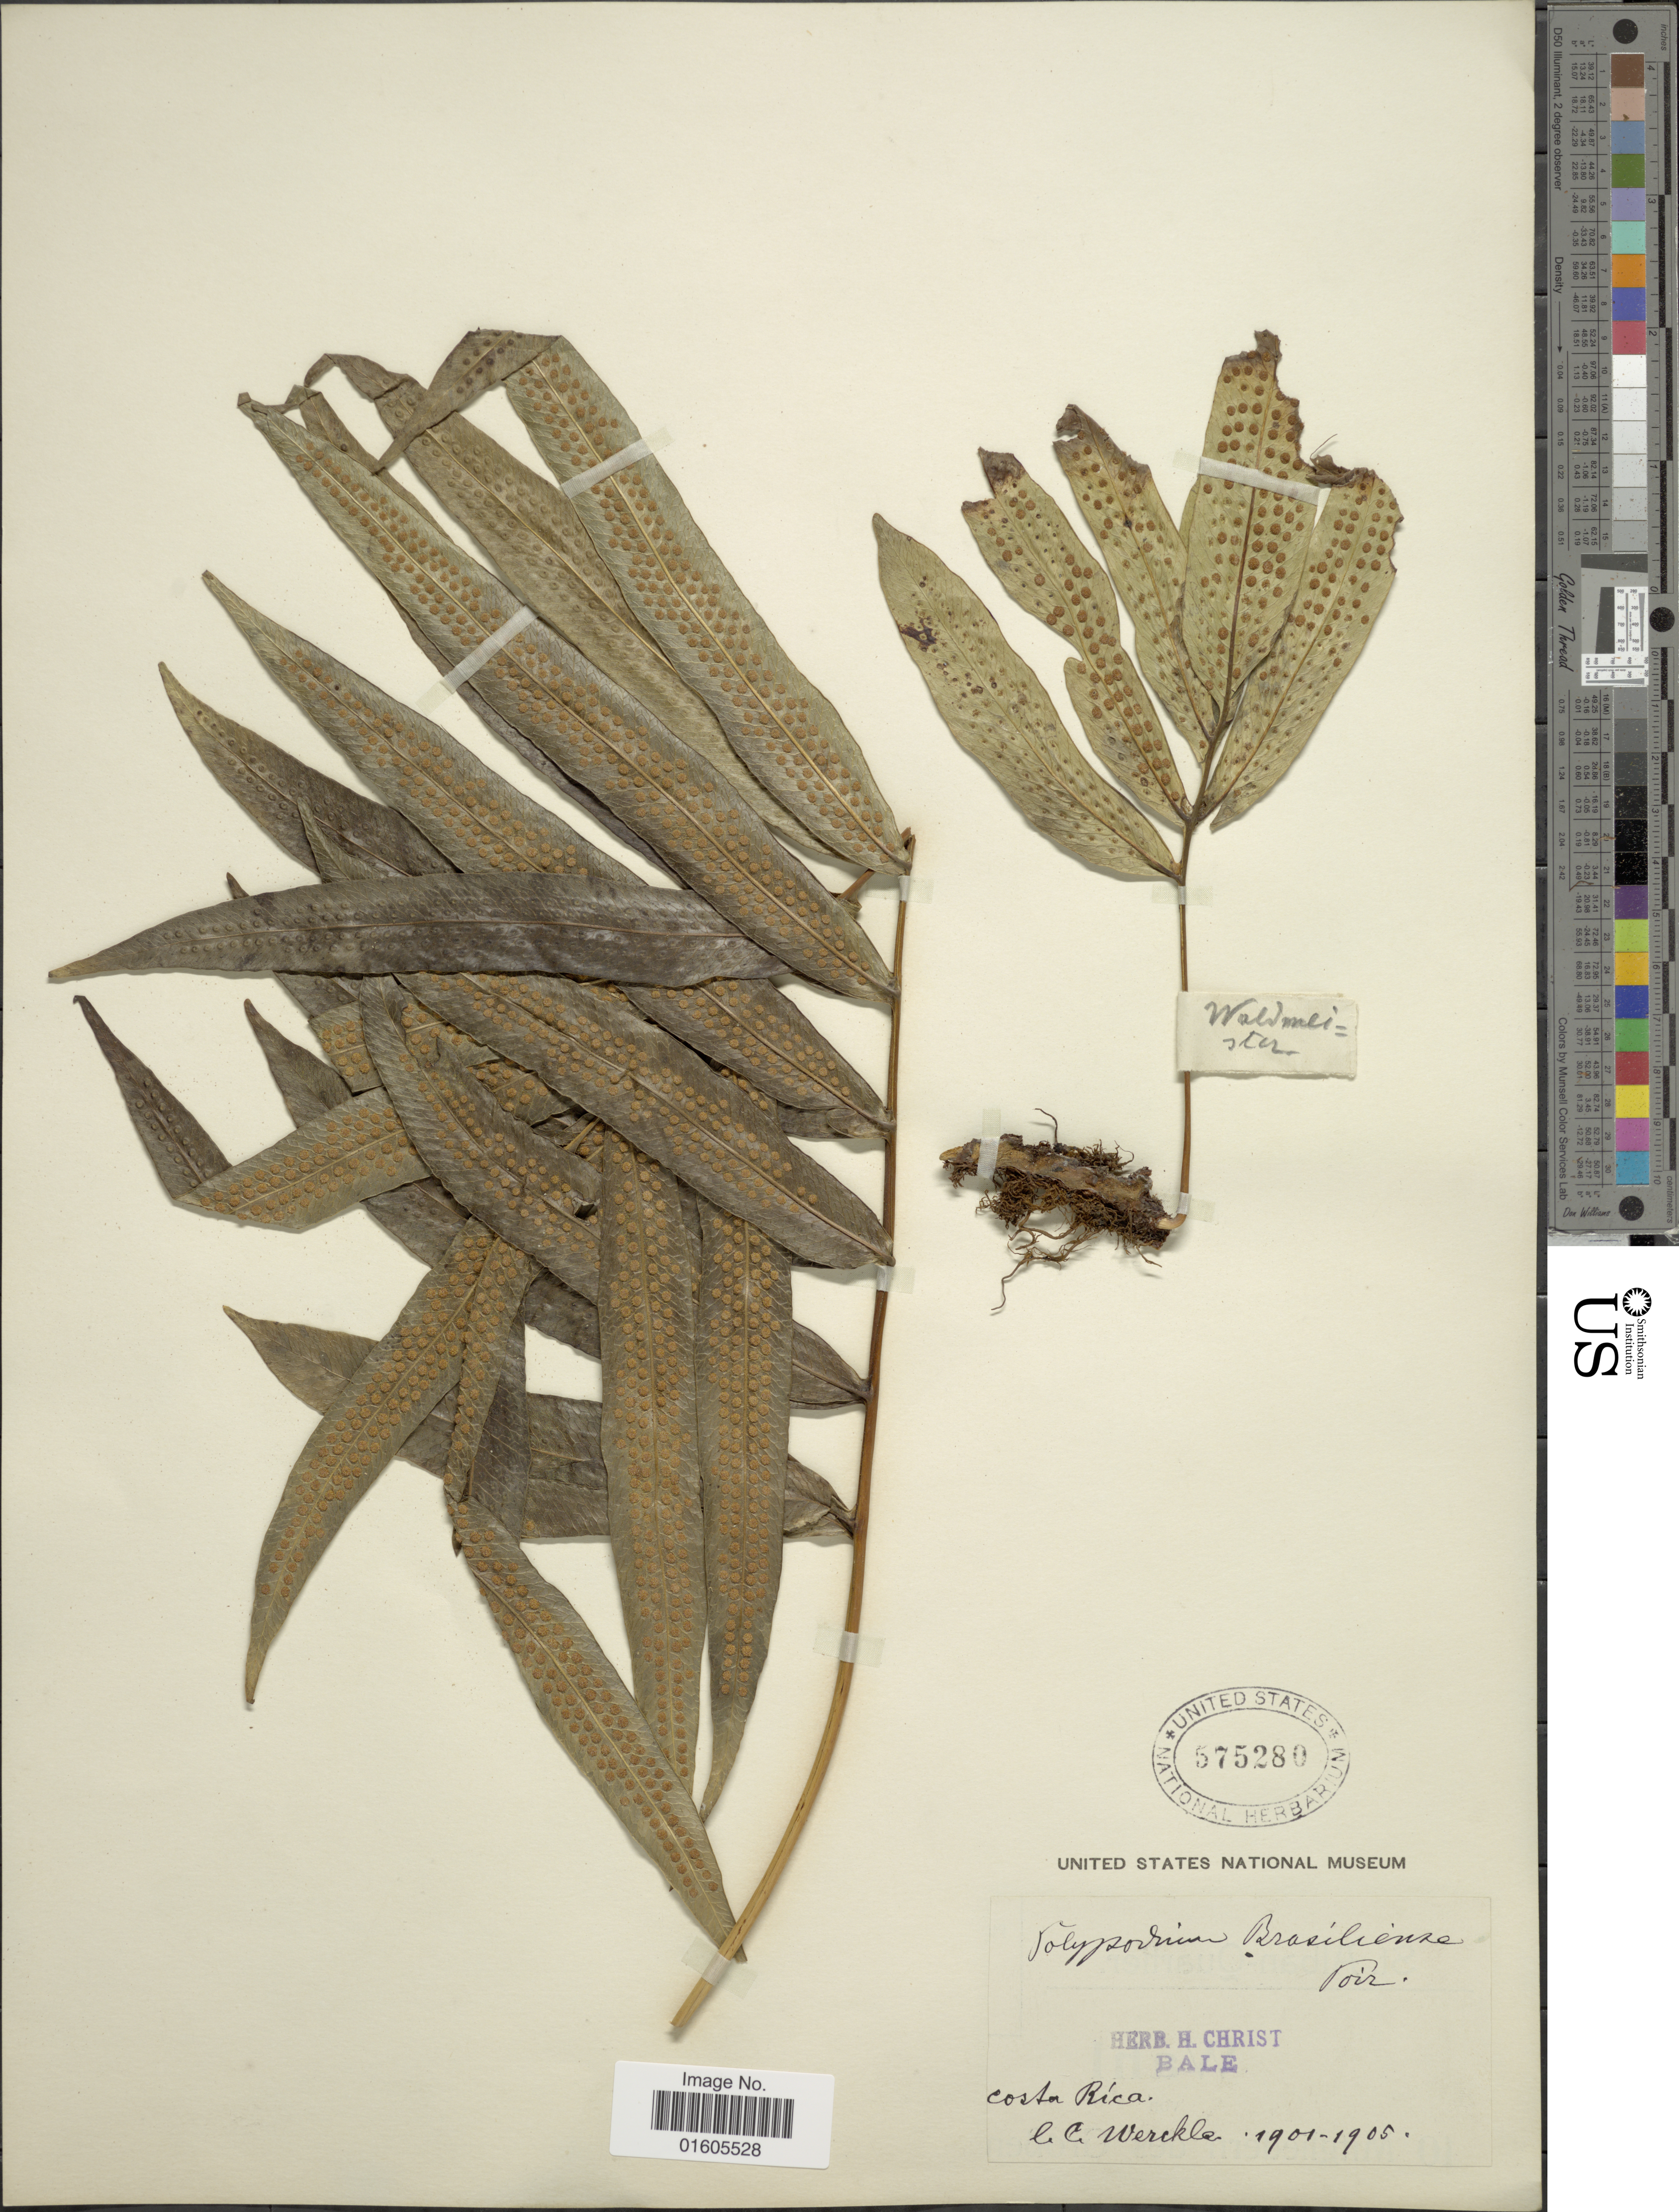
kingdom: Plantae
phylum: Tracheophyta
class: Polypodiopsida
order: Polypodiales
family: Polypodiaceae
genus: Serpocaulon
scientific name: Serpocaulon triseriale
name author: (Sw.) A.R. Sm.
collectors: C. C Wercklé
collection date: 1901/1905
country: Costa Rica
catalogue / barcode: US 575280